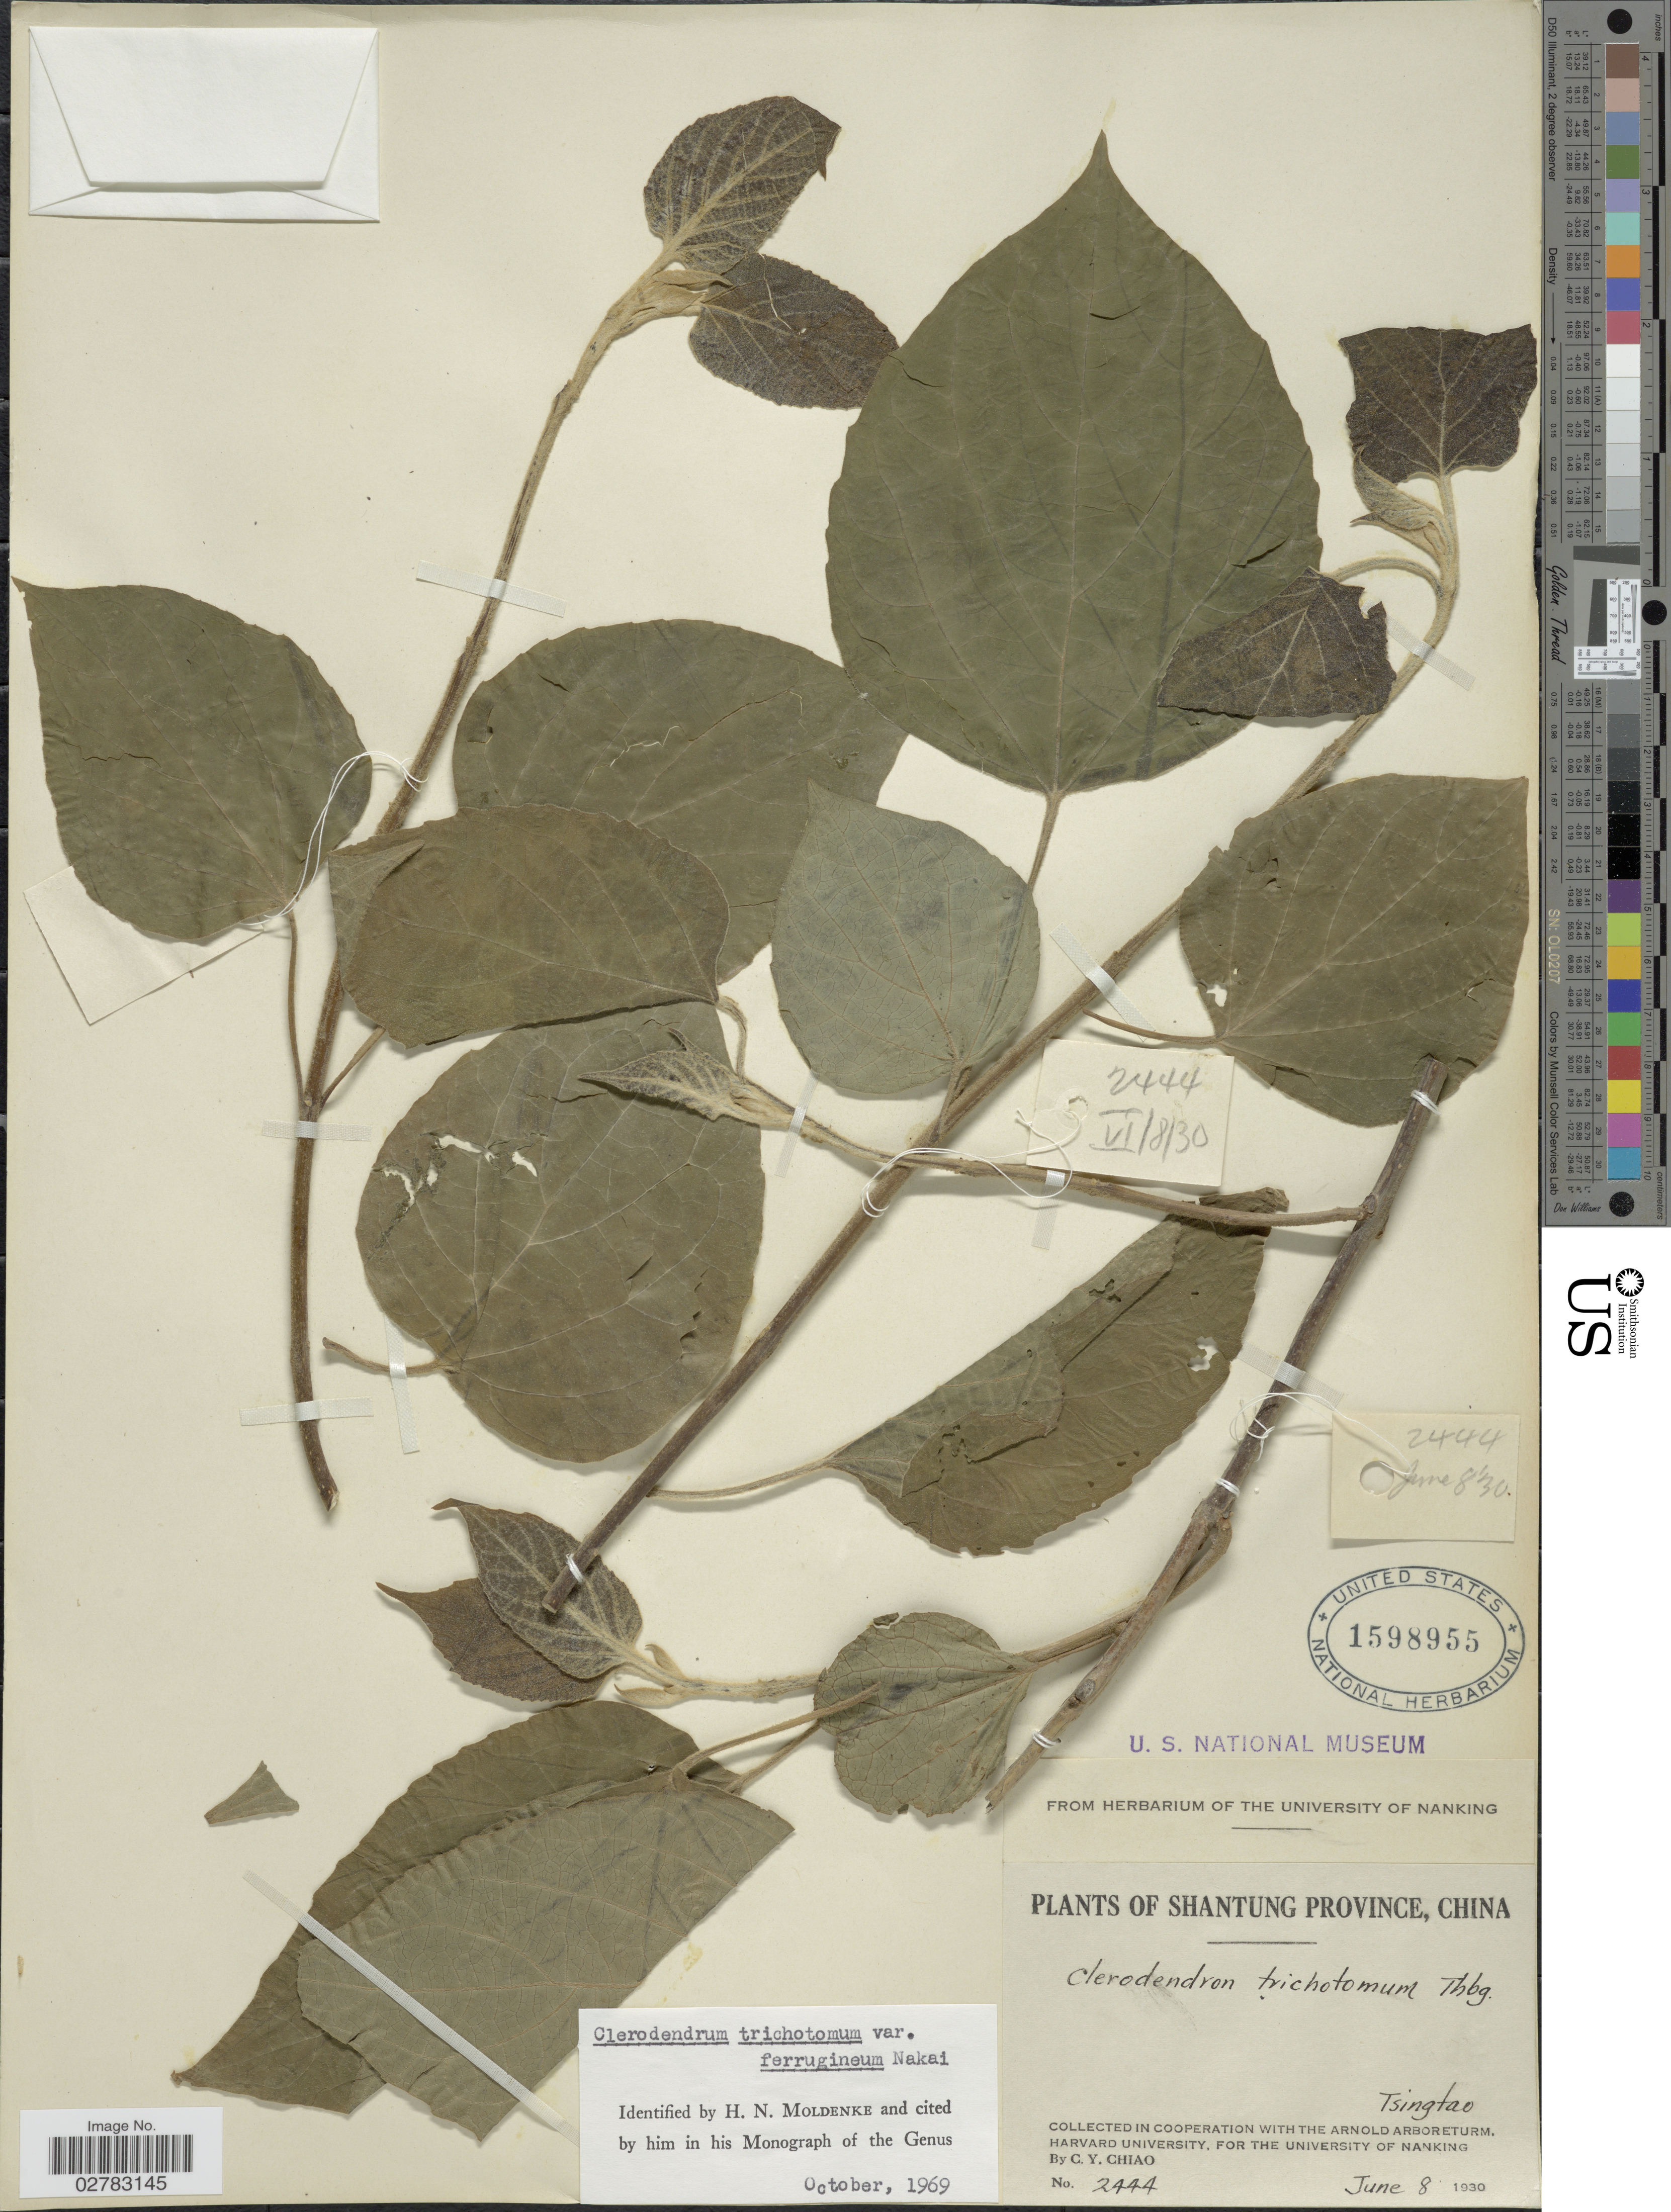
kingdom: Plantae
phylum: Tracheophyta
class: Magnoliopsida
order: Lamiales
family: Lamiaceae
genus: Clerodendrum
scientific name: Clerodendrum trichotomum var. ferrugineum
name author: Nakai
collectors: C. Y. Chiao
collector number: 2444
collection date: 1930-06-08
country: China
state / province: Shandong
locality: Shantung Province. Tsingtao.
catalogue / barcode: US 1598955